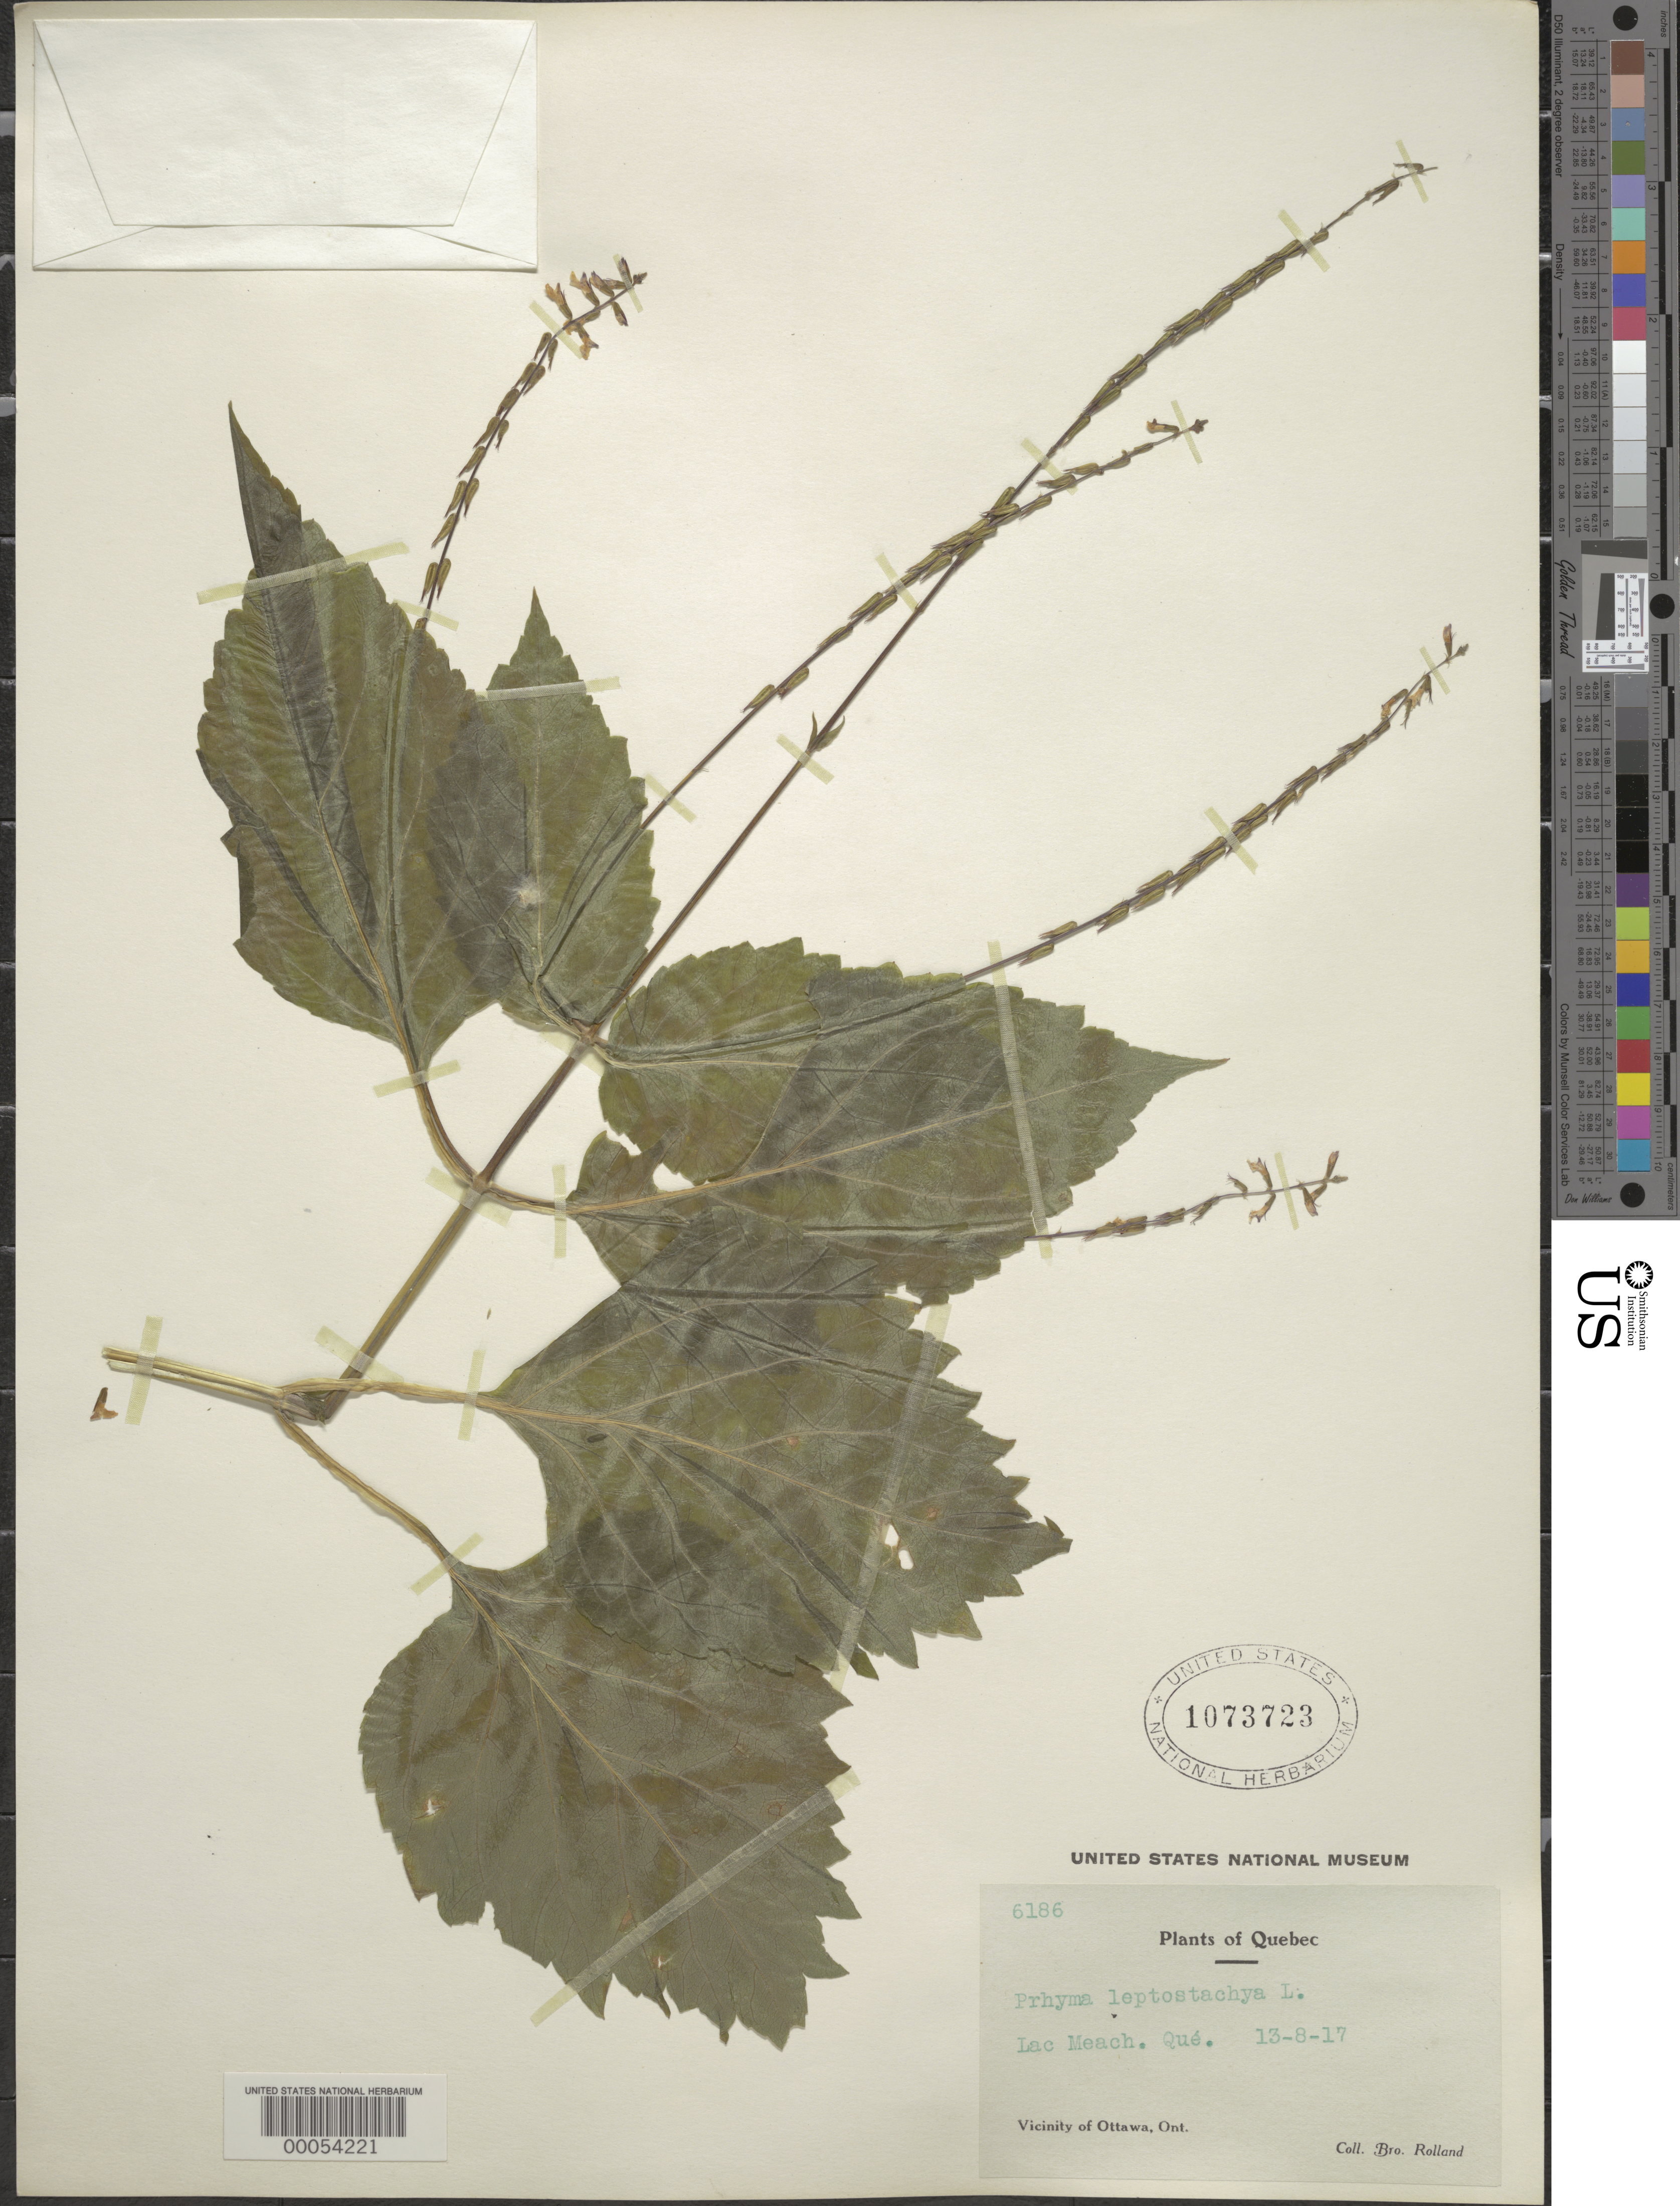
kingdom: Plantae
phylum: Tracheophyta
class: Magnoliopsida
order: Lamiales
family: Phrymaceae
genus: Phryma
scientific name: Phryma leptostachya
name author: L.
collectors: Rolland-Germain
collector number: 6186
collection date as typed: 13 Aug 1917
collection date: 1917-08-13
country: Canada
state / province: Quebec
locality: Lake meach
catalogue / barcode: US 1073723